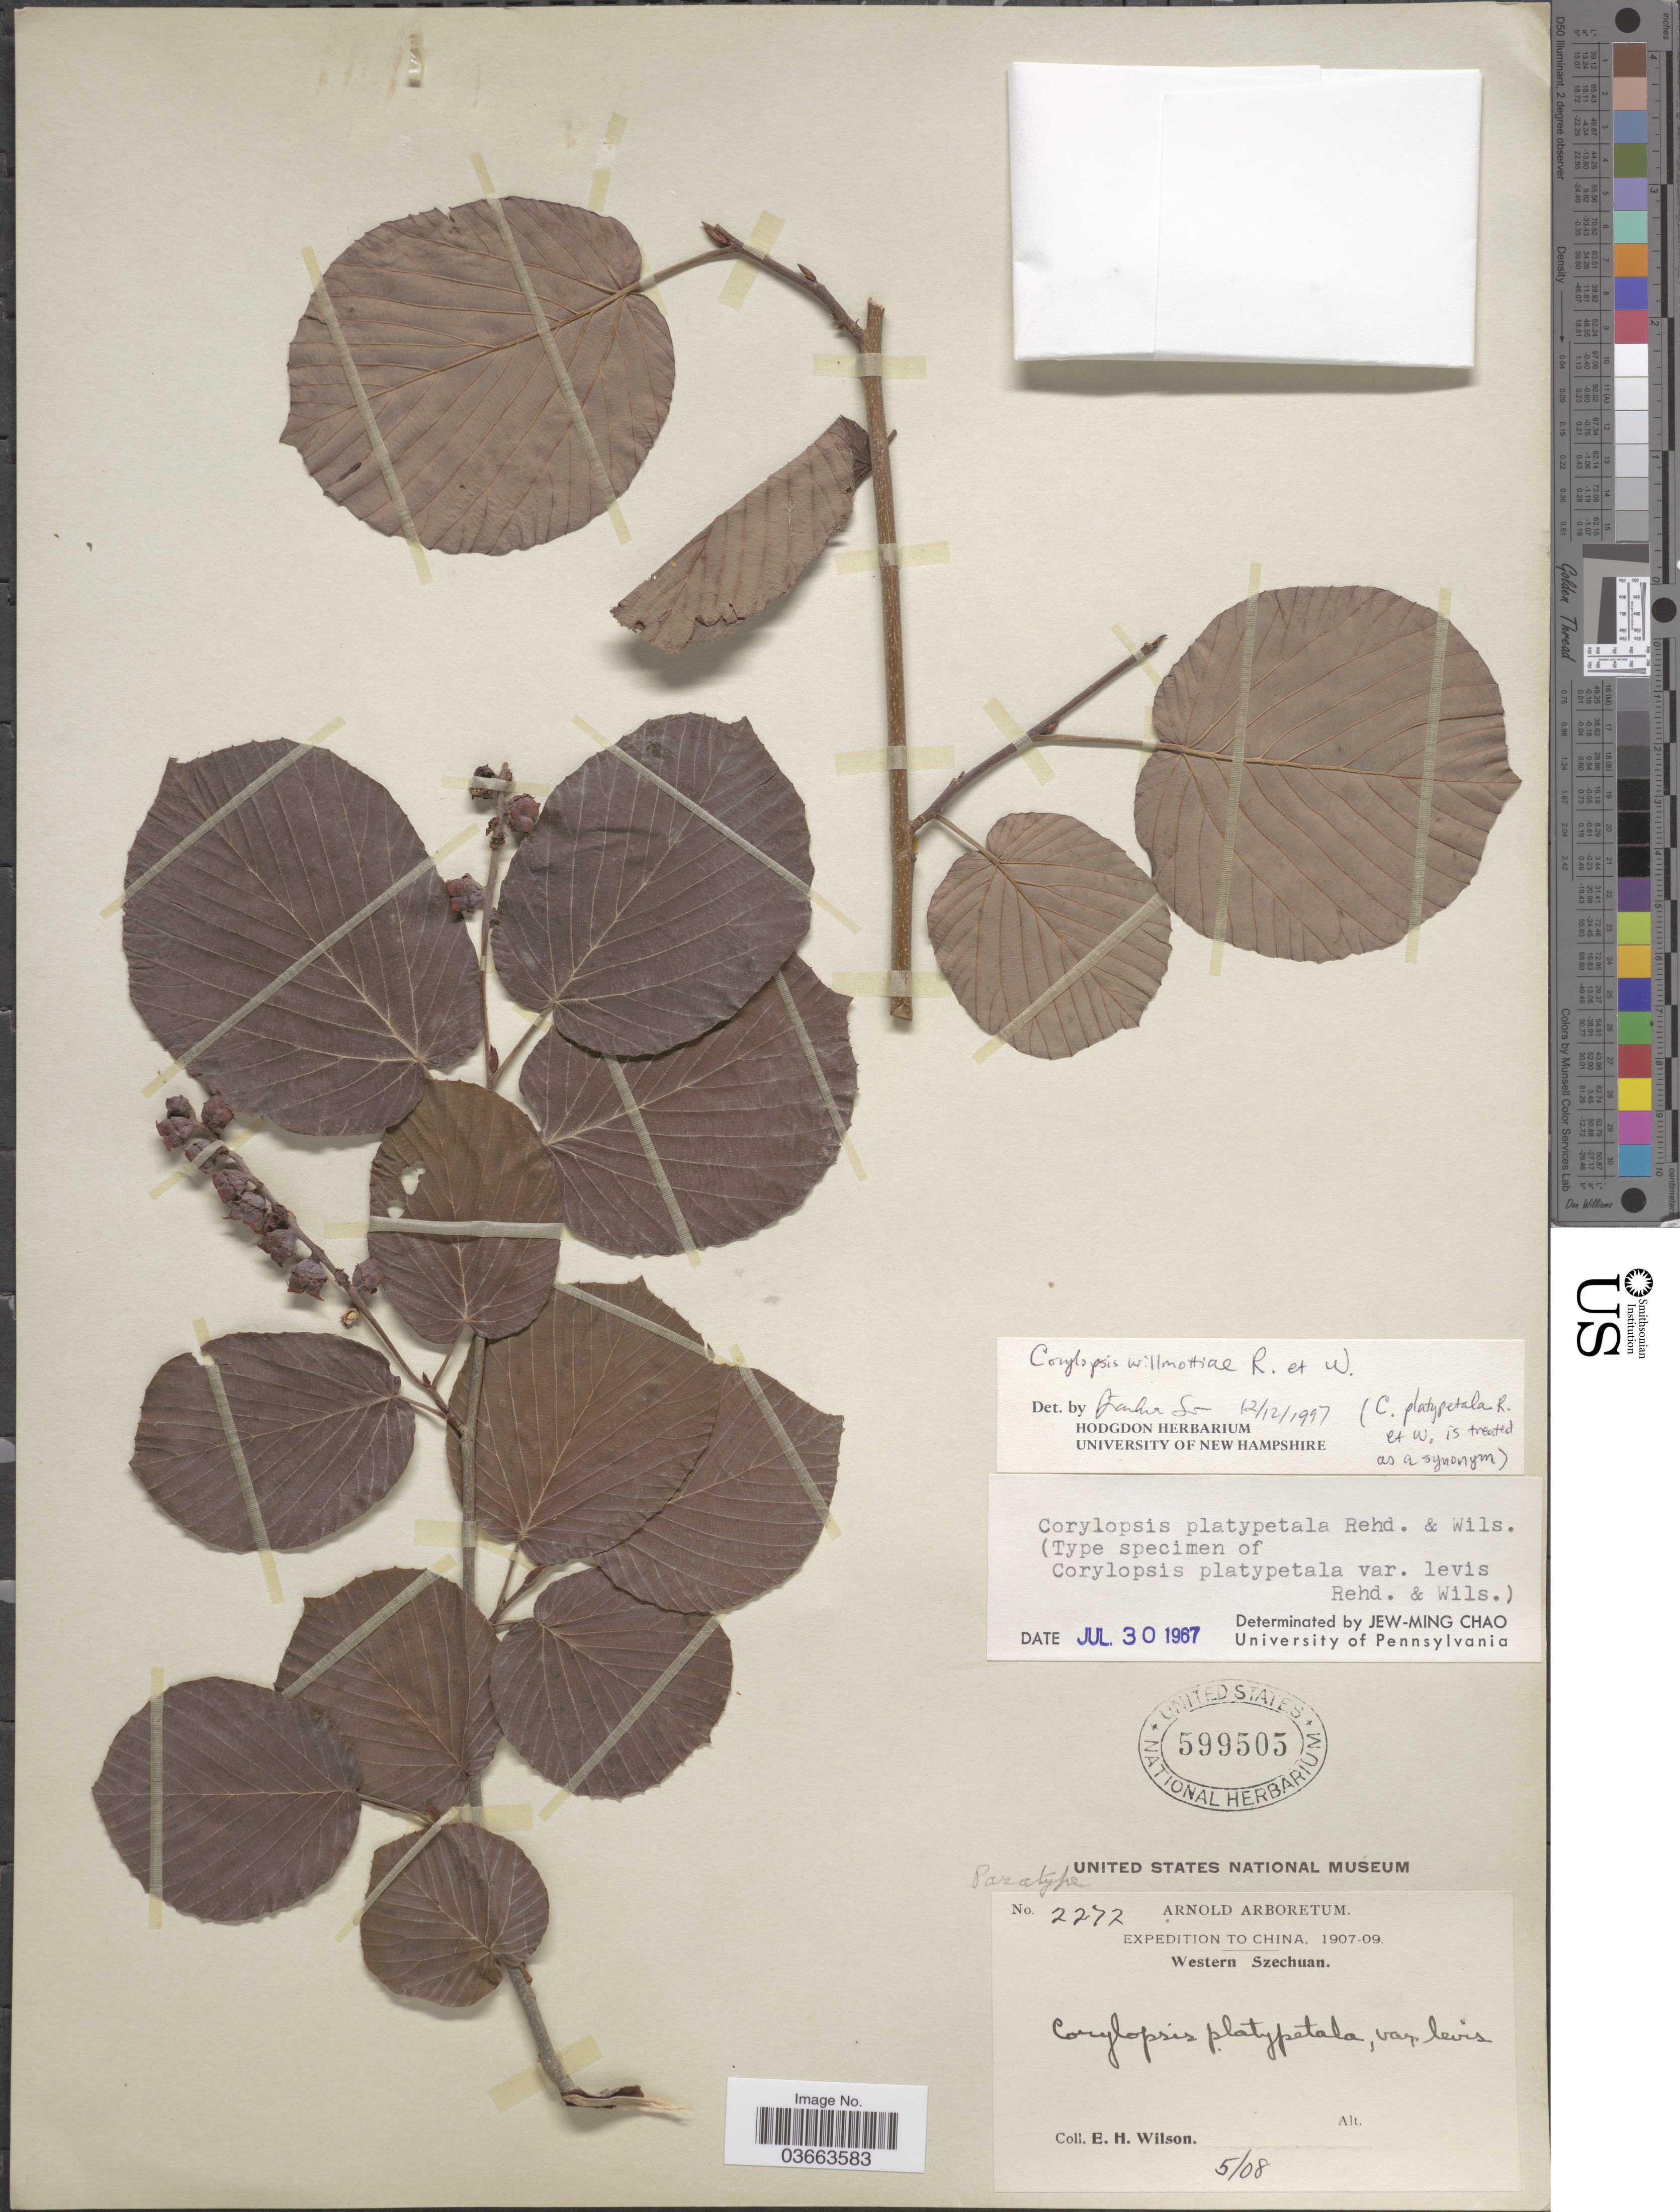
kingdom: Plantae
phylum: Tracheophyta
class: Magnoliopsida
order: Saxifragales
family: Hamamelidaceae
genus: Corylopsis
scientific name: Corylopsis willmottiae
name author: Rehder & E.H. Wilson in Sarg.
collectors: E. Wilson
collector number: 2272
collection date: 1908-05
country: China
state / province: Sichuan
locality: Western Szechuan.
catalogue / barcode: US 599505